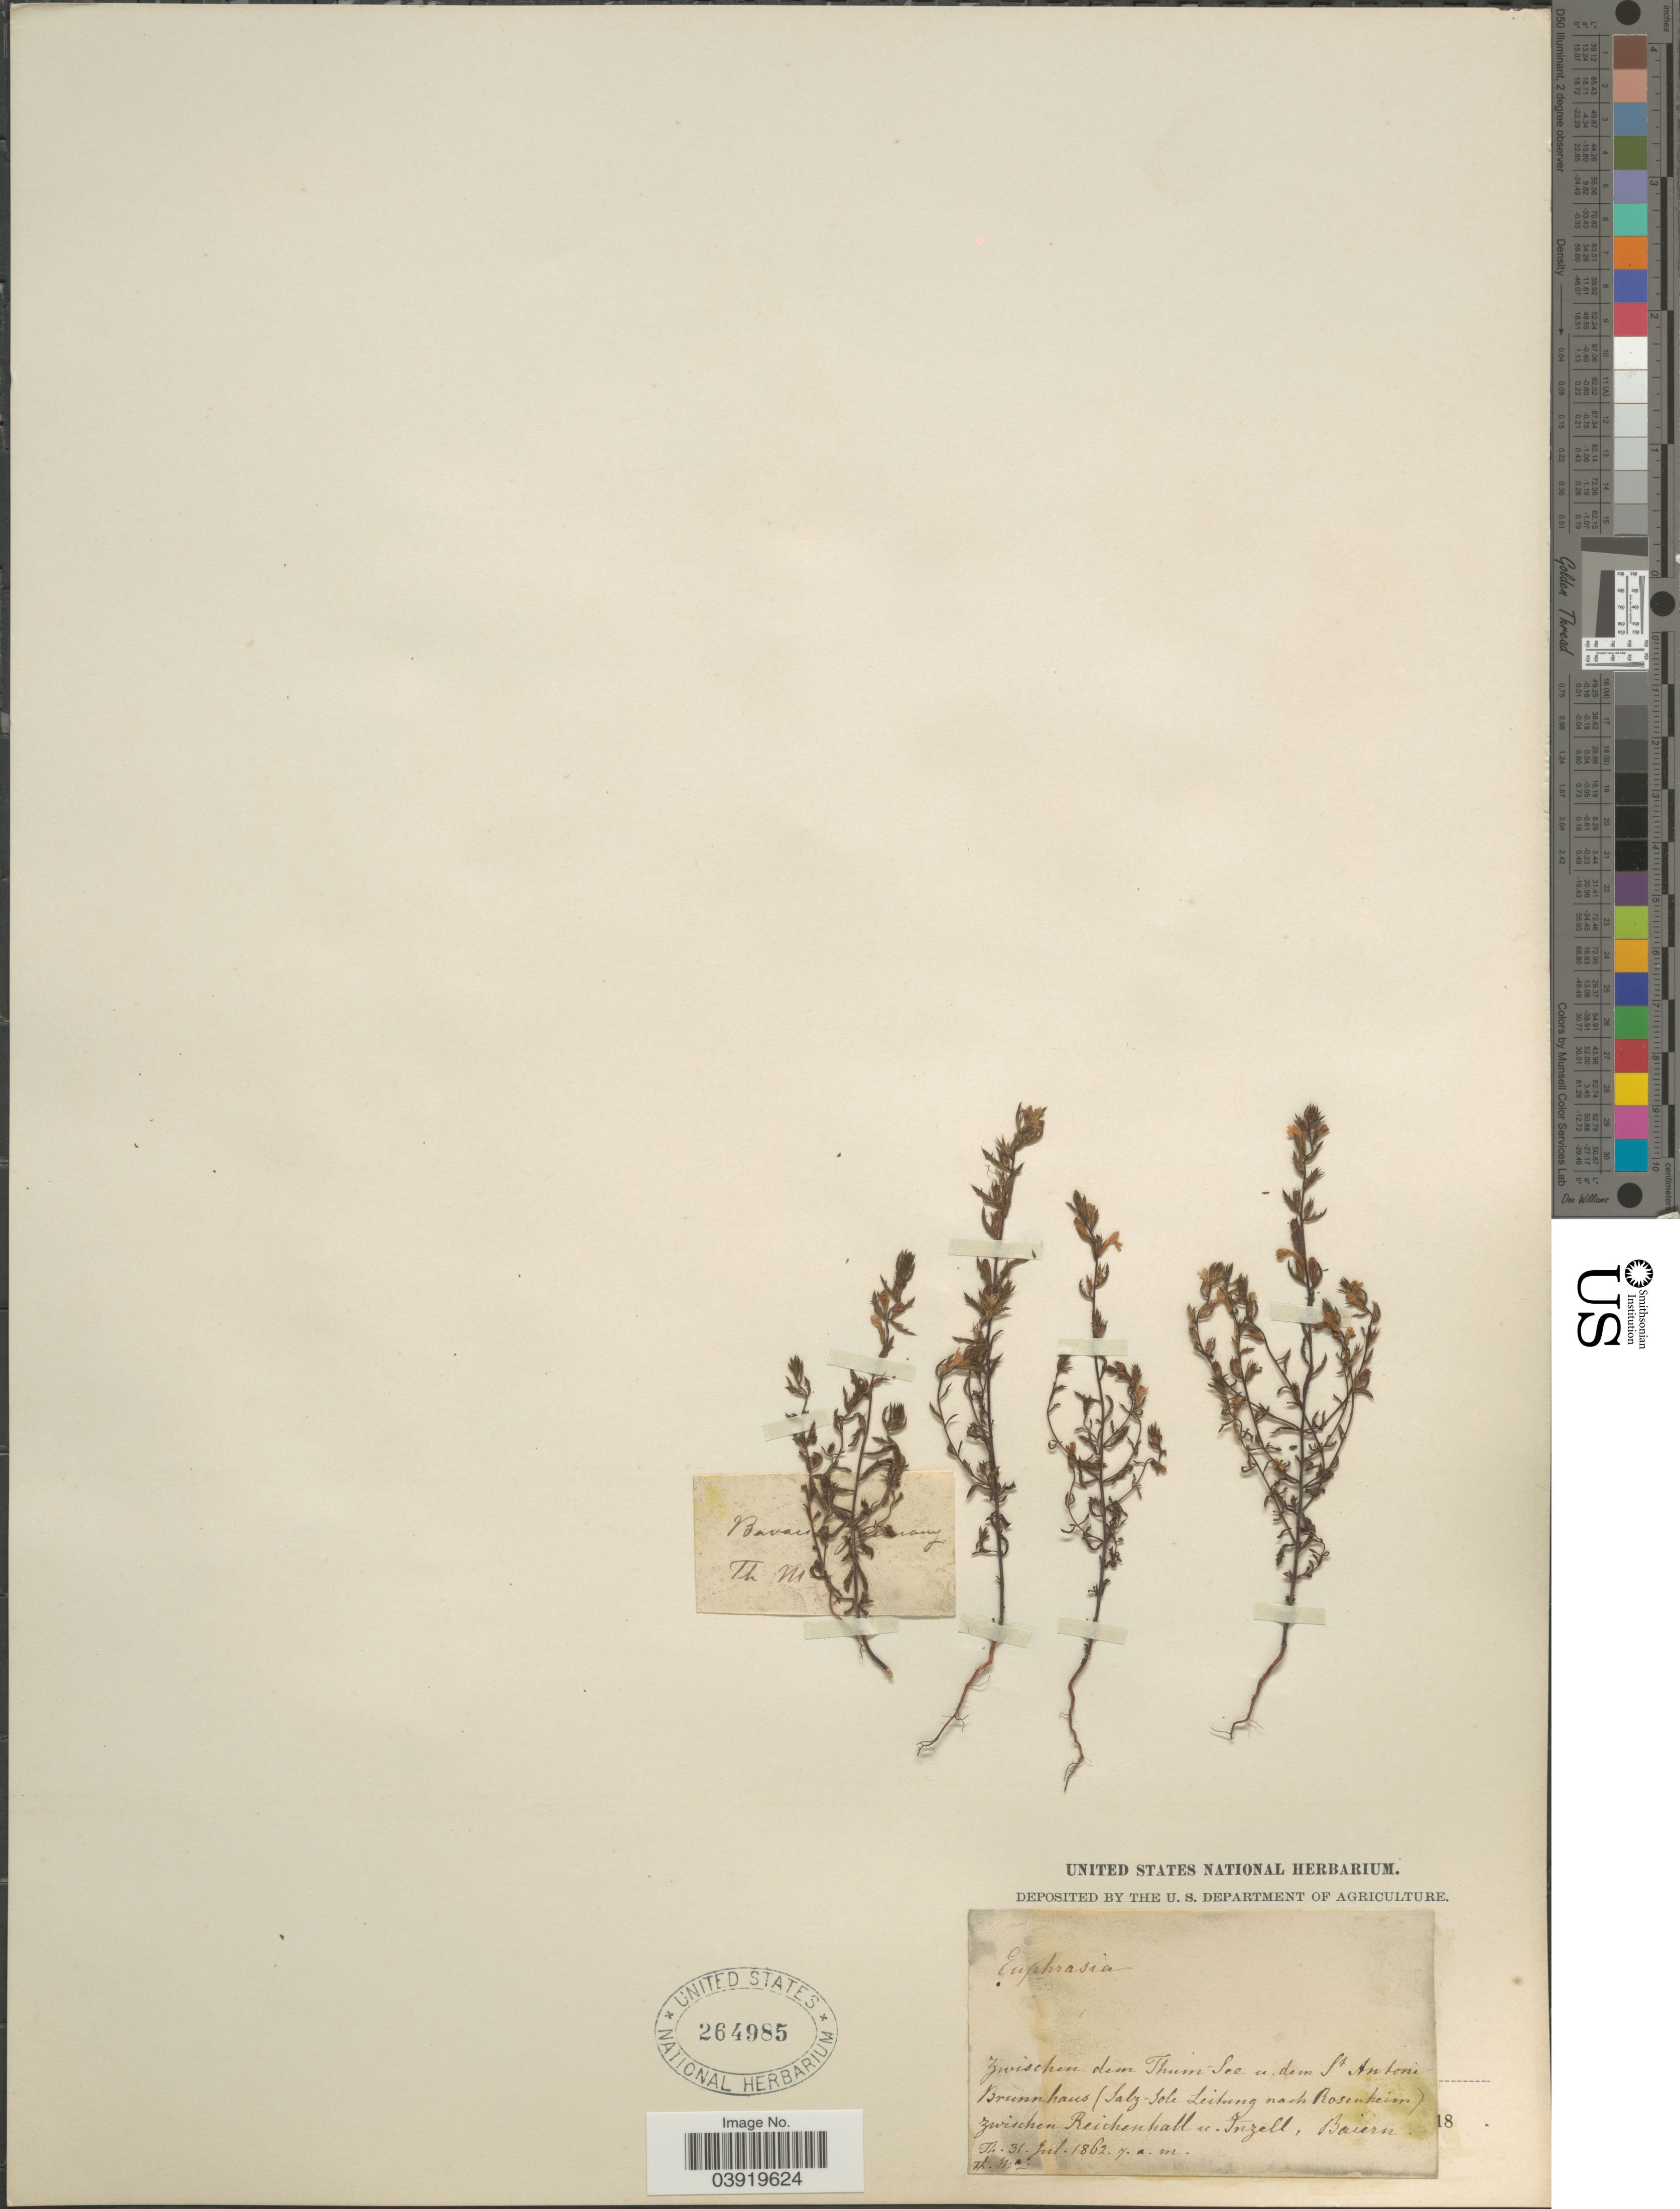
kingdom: Plantae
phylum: Tracheophyta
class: Magnoliopsida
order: Lamiales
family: Orobanchaceae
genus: Euphrasia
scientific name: Euphrasia sp.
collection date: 1862-07-31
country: Germany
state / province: Bayern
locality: Zwischen dem Thum-Sec u. dem St Antoni-Brunnhaus (Salz-Sole Letung nach Rosenheim). Zwischen Reichenhall u. Inzell, Baiern.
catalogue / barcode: US 264985